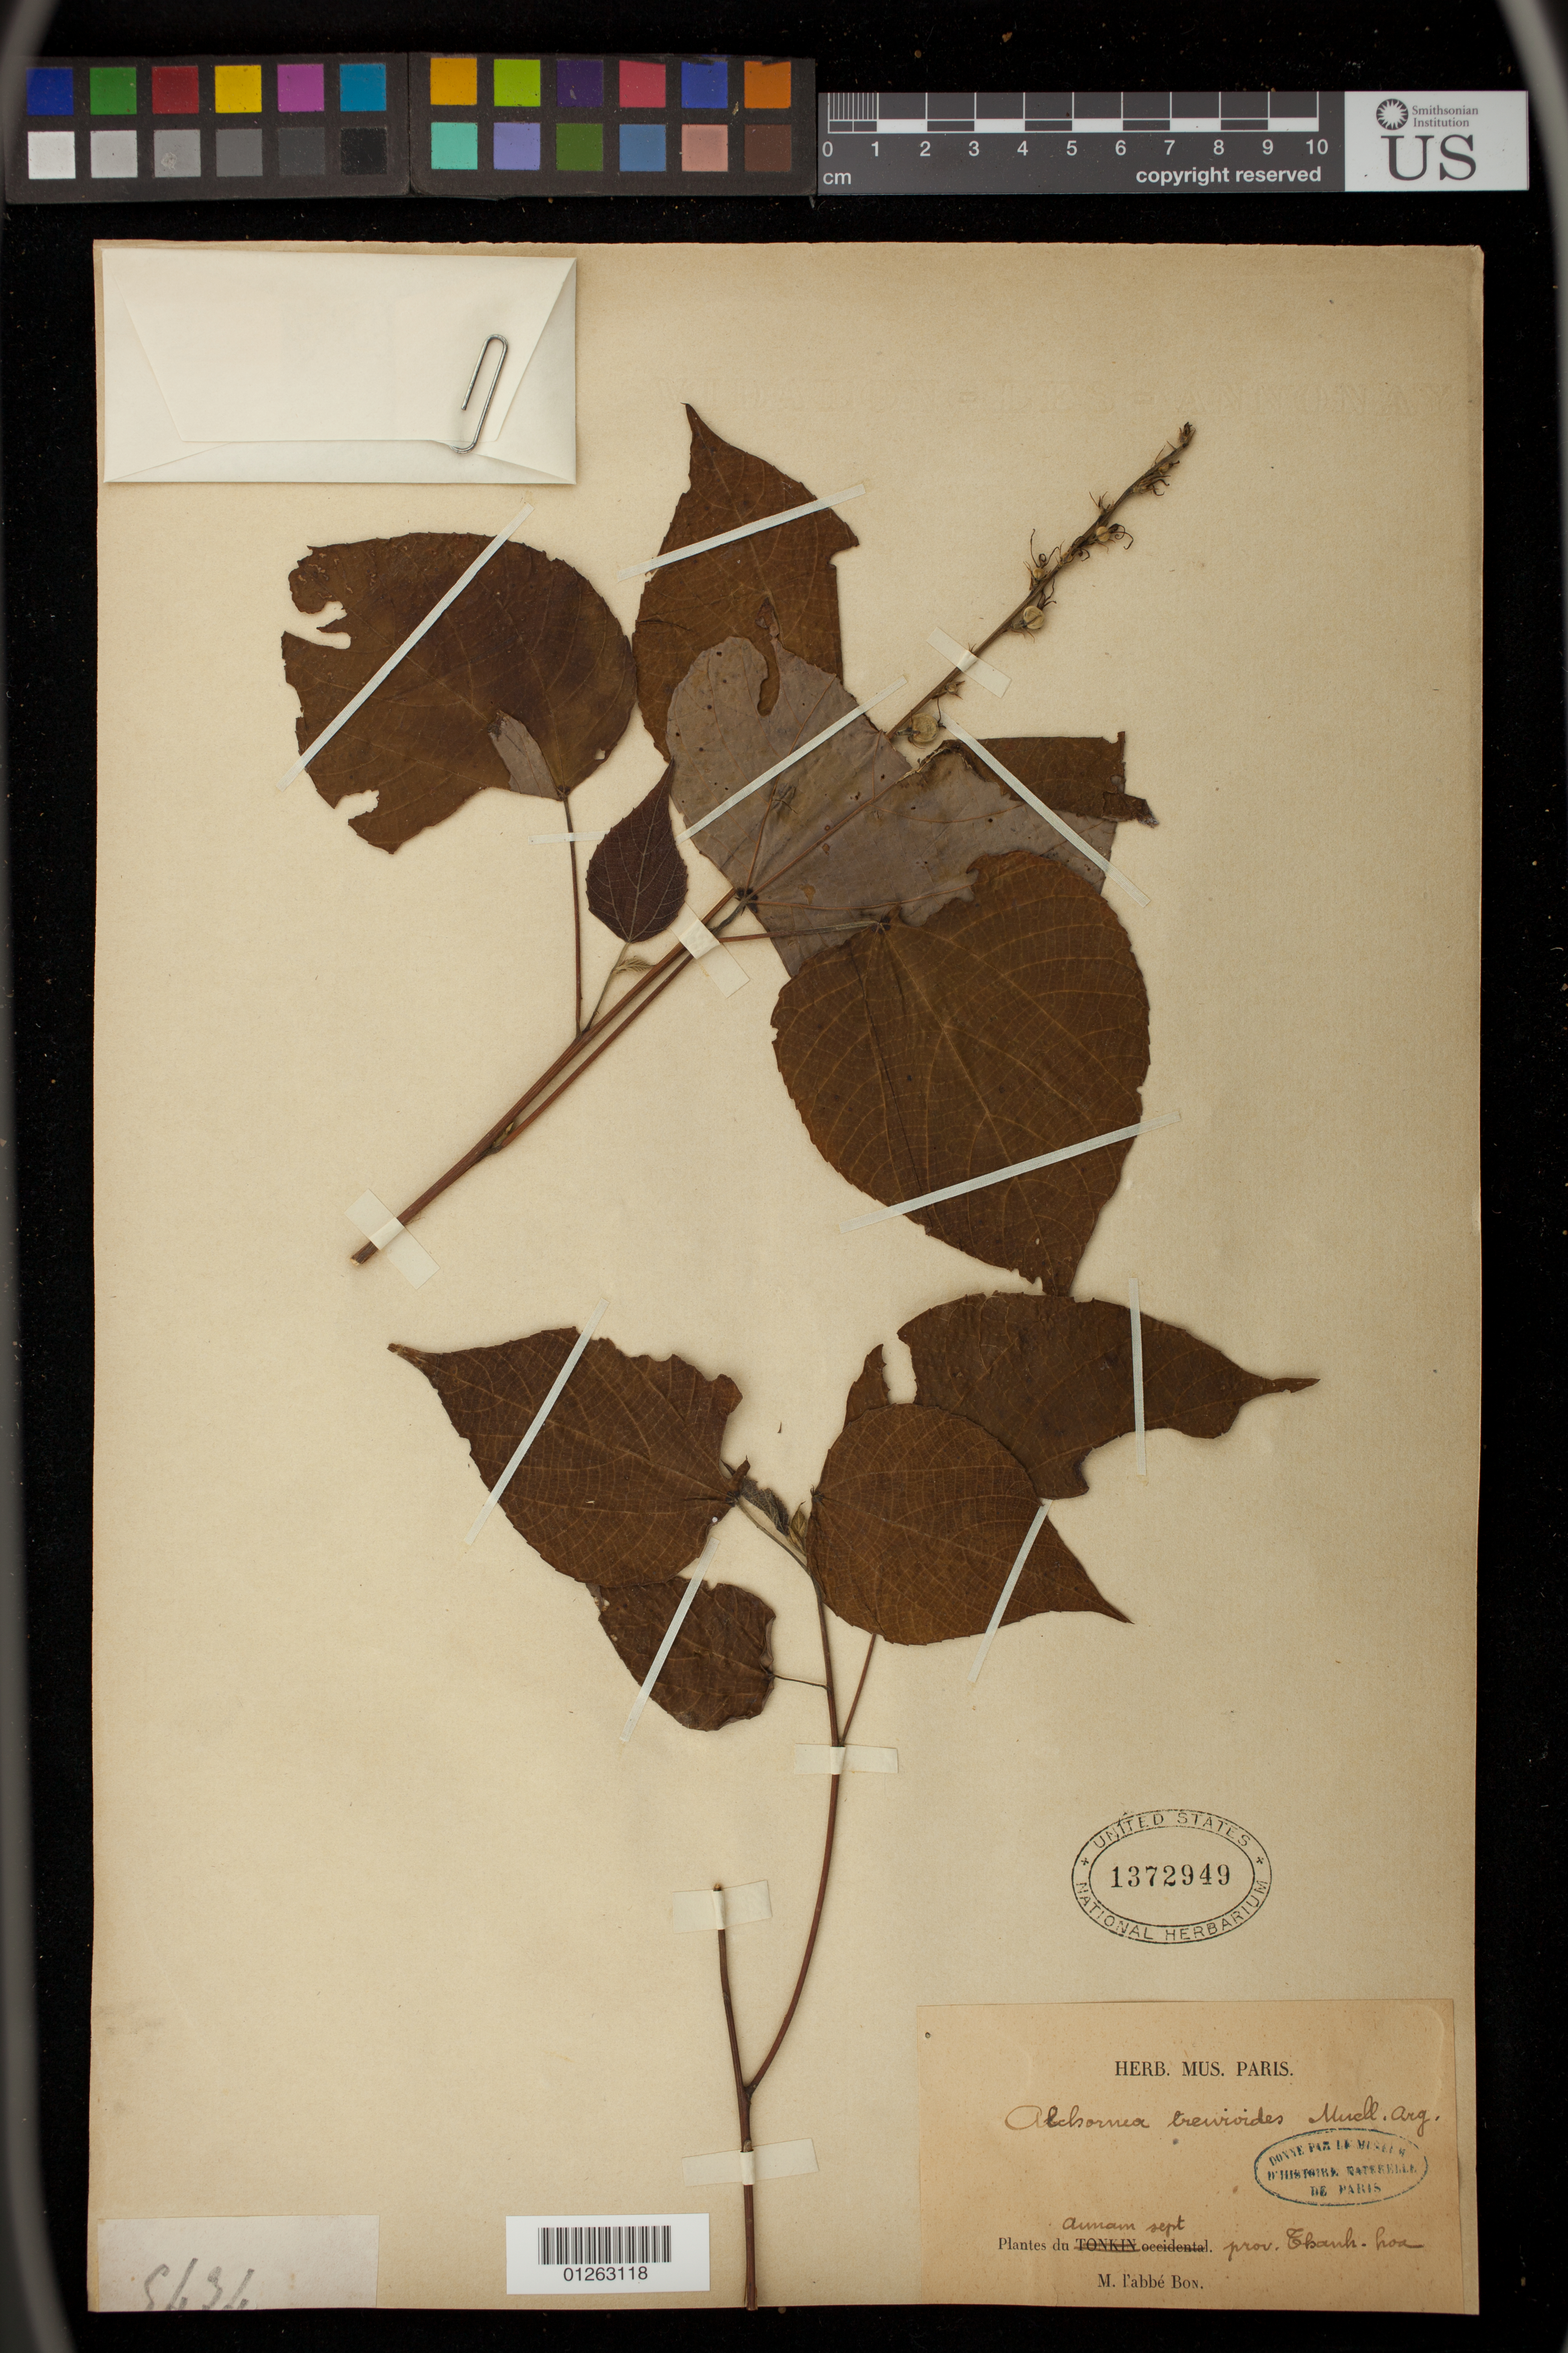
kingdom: Plantae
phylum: Tracheophyta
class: Magnoliopsida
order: Malpighiales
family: Euphorbiaceae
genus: Alchornea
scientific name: Alchornea thozetiana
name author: (Baill.) Benth.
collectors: A. Petelot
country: Vietnam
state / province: Quang Binh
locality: prov. Chanh-hoa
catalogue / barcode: US 1372949